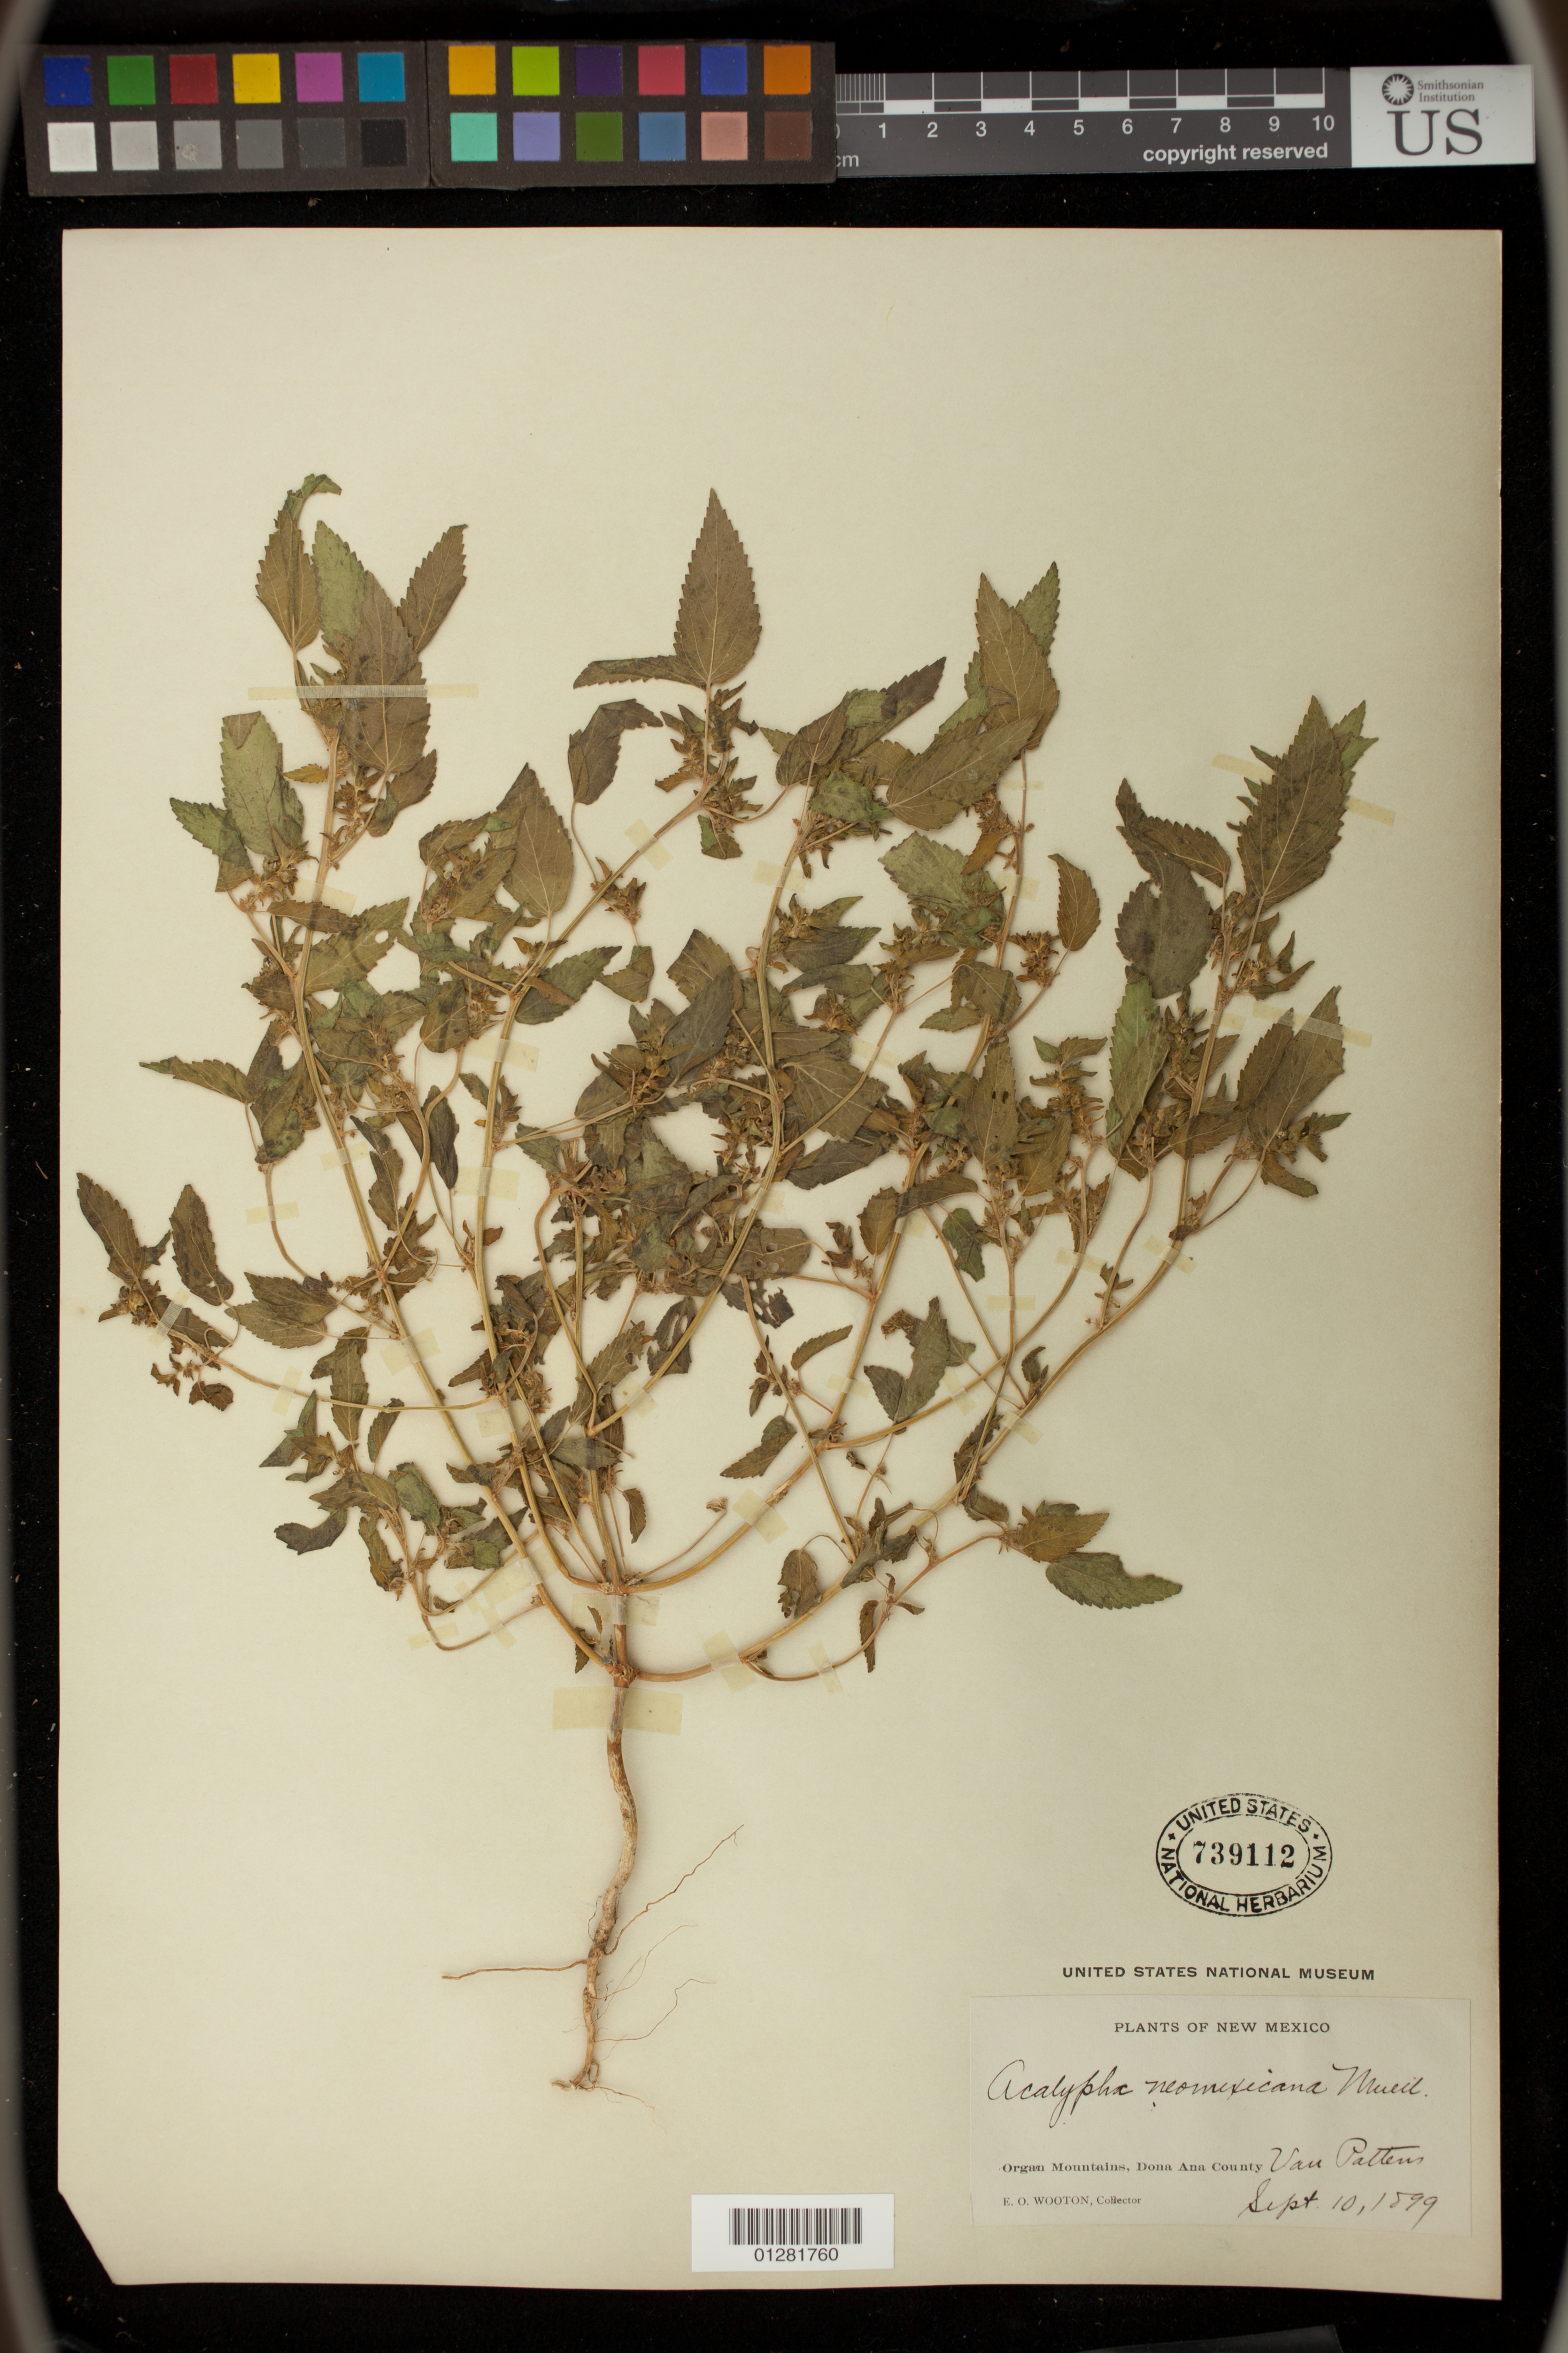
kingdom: Plantae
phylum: Tracheophyta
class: Magnoliopsida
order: Malpighiales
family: Euphorbiaceae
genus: Acalypha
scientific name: Acalypha neomexicana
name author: Müll. Arg.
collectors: E. O. Wooton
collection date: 1899-09-10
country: United States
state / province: New Mexico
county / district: Dona Ana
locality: Organ Mountains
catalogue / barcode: US 739112